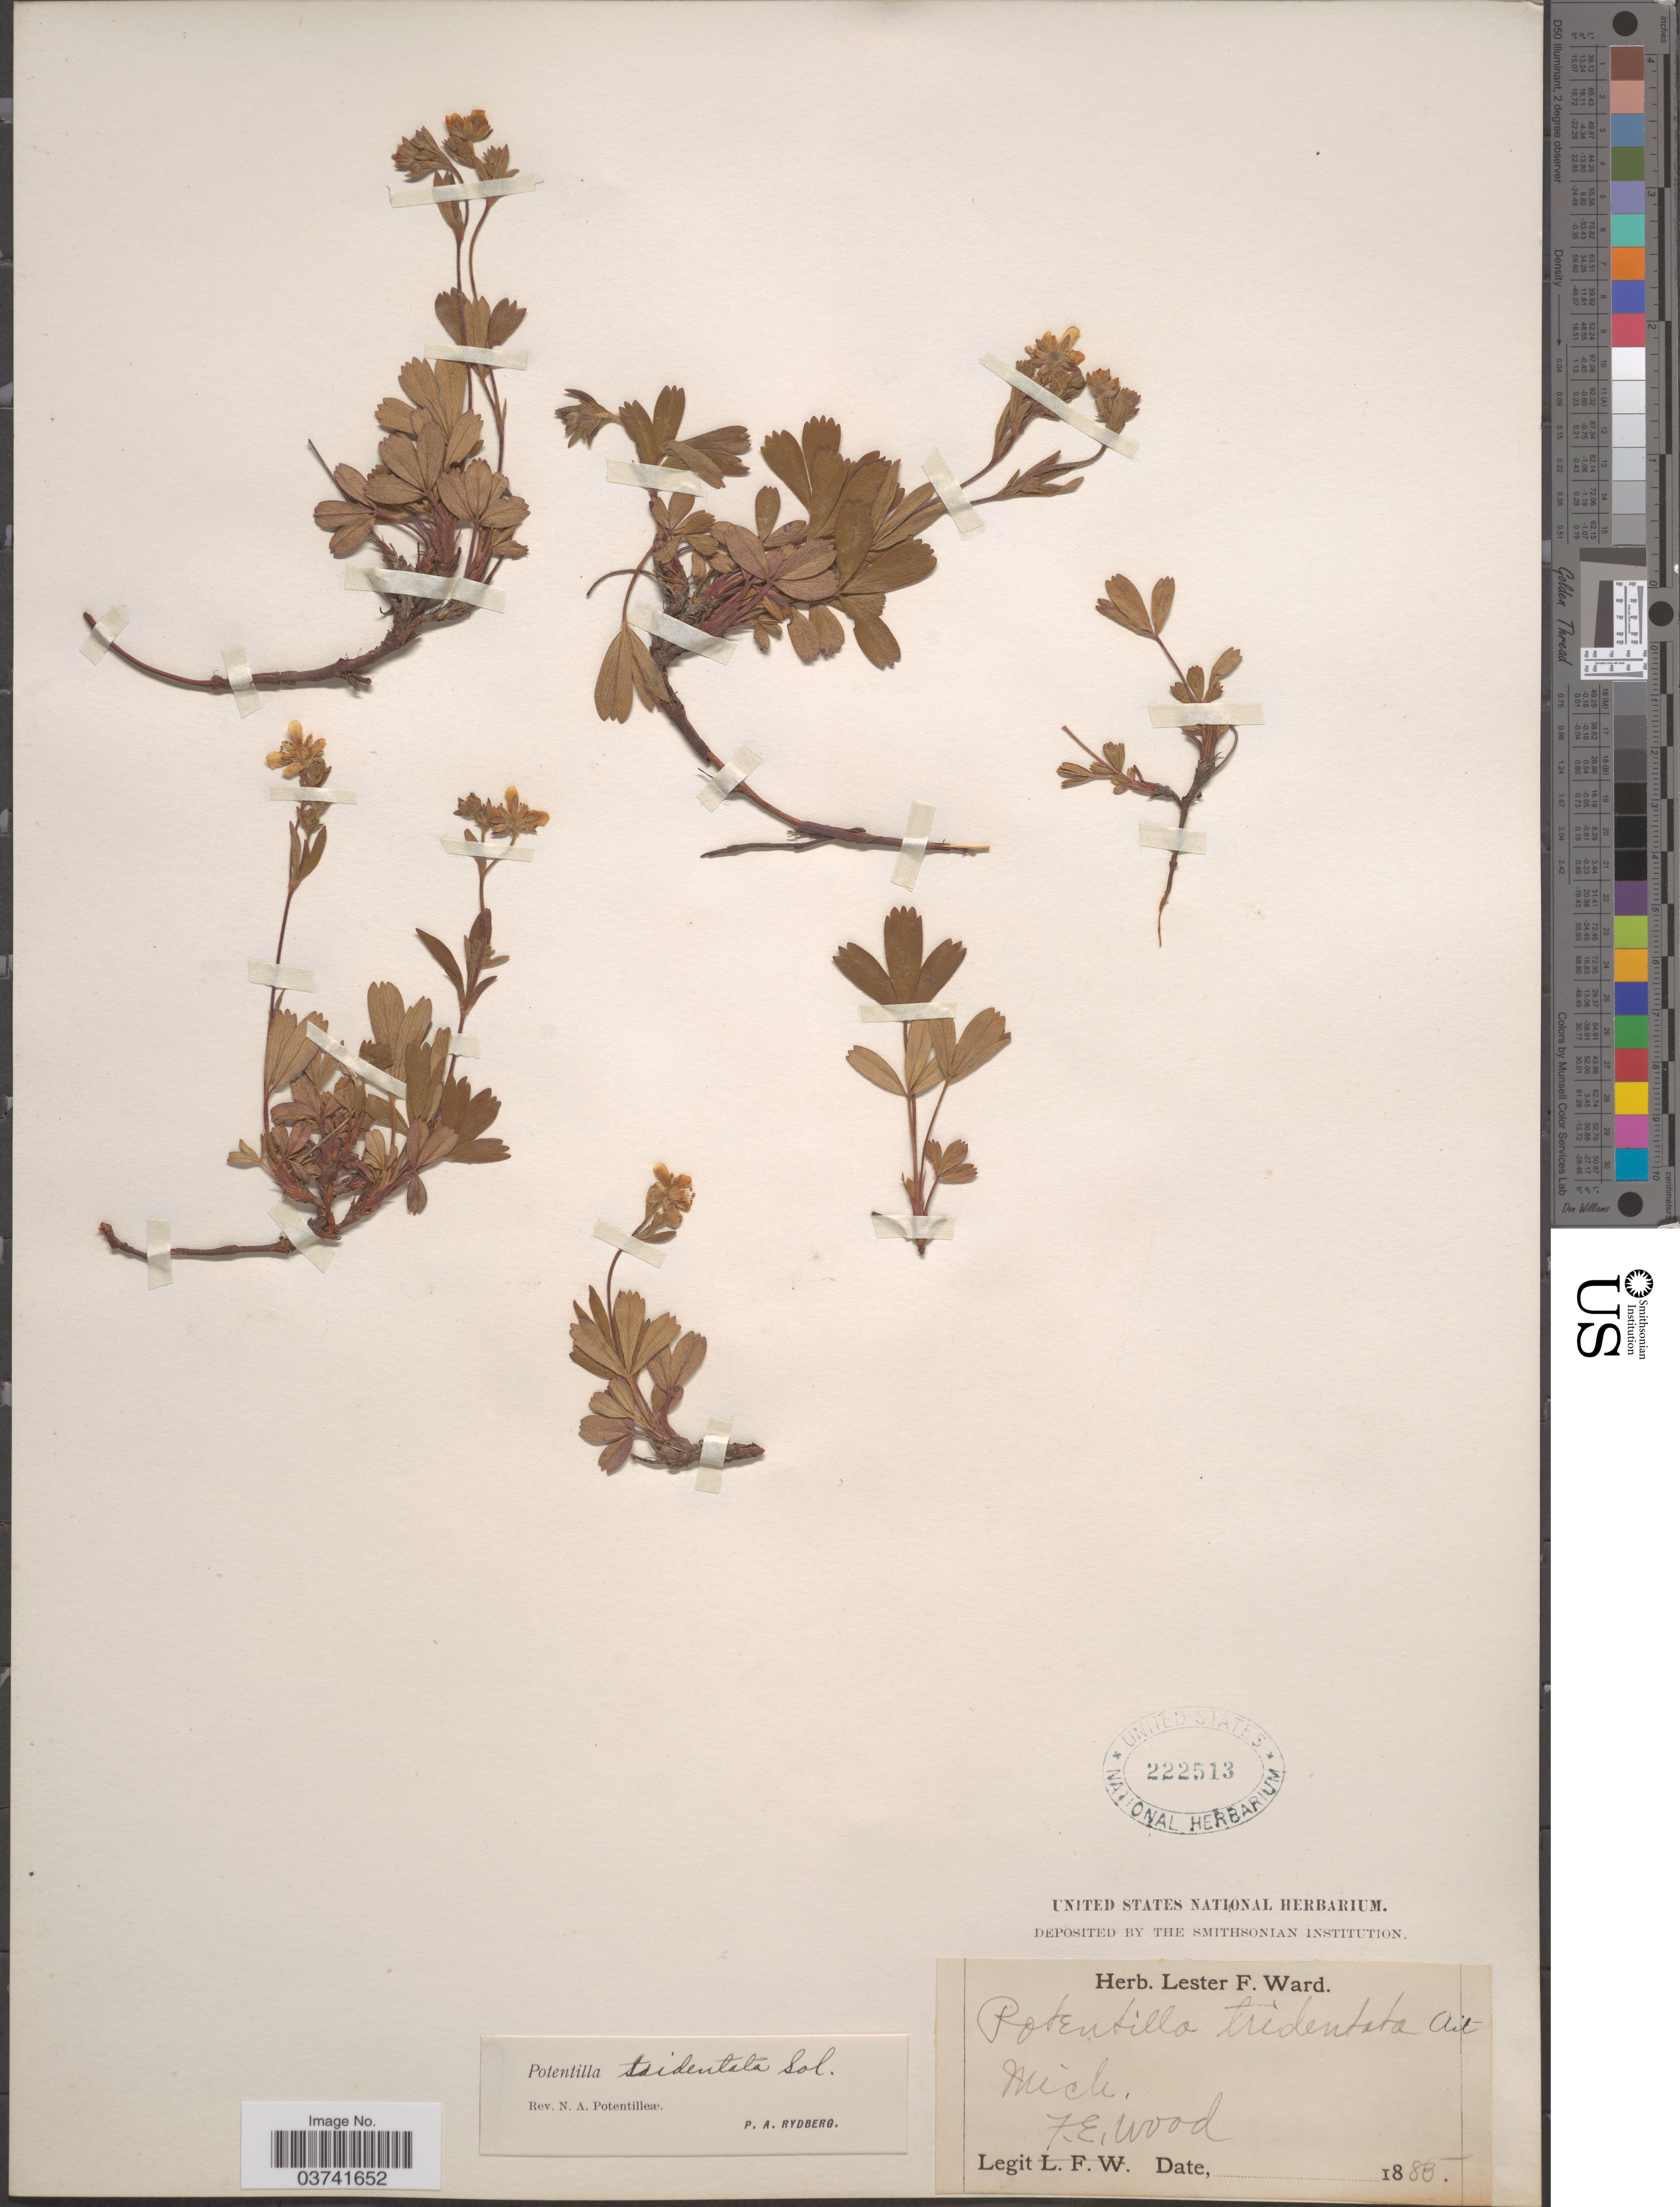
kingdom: Plantae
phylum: Tracheophyta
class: Magnoliopsida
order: Rosales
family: Rosaceae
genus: Potentilla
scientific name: Potentilla tridentata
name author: Aiton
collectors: F. Wood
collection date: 1885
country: United States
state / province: Michigan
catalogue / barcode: US 222513